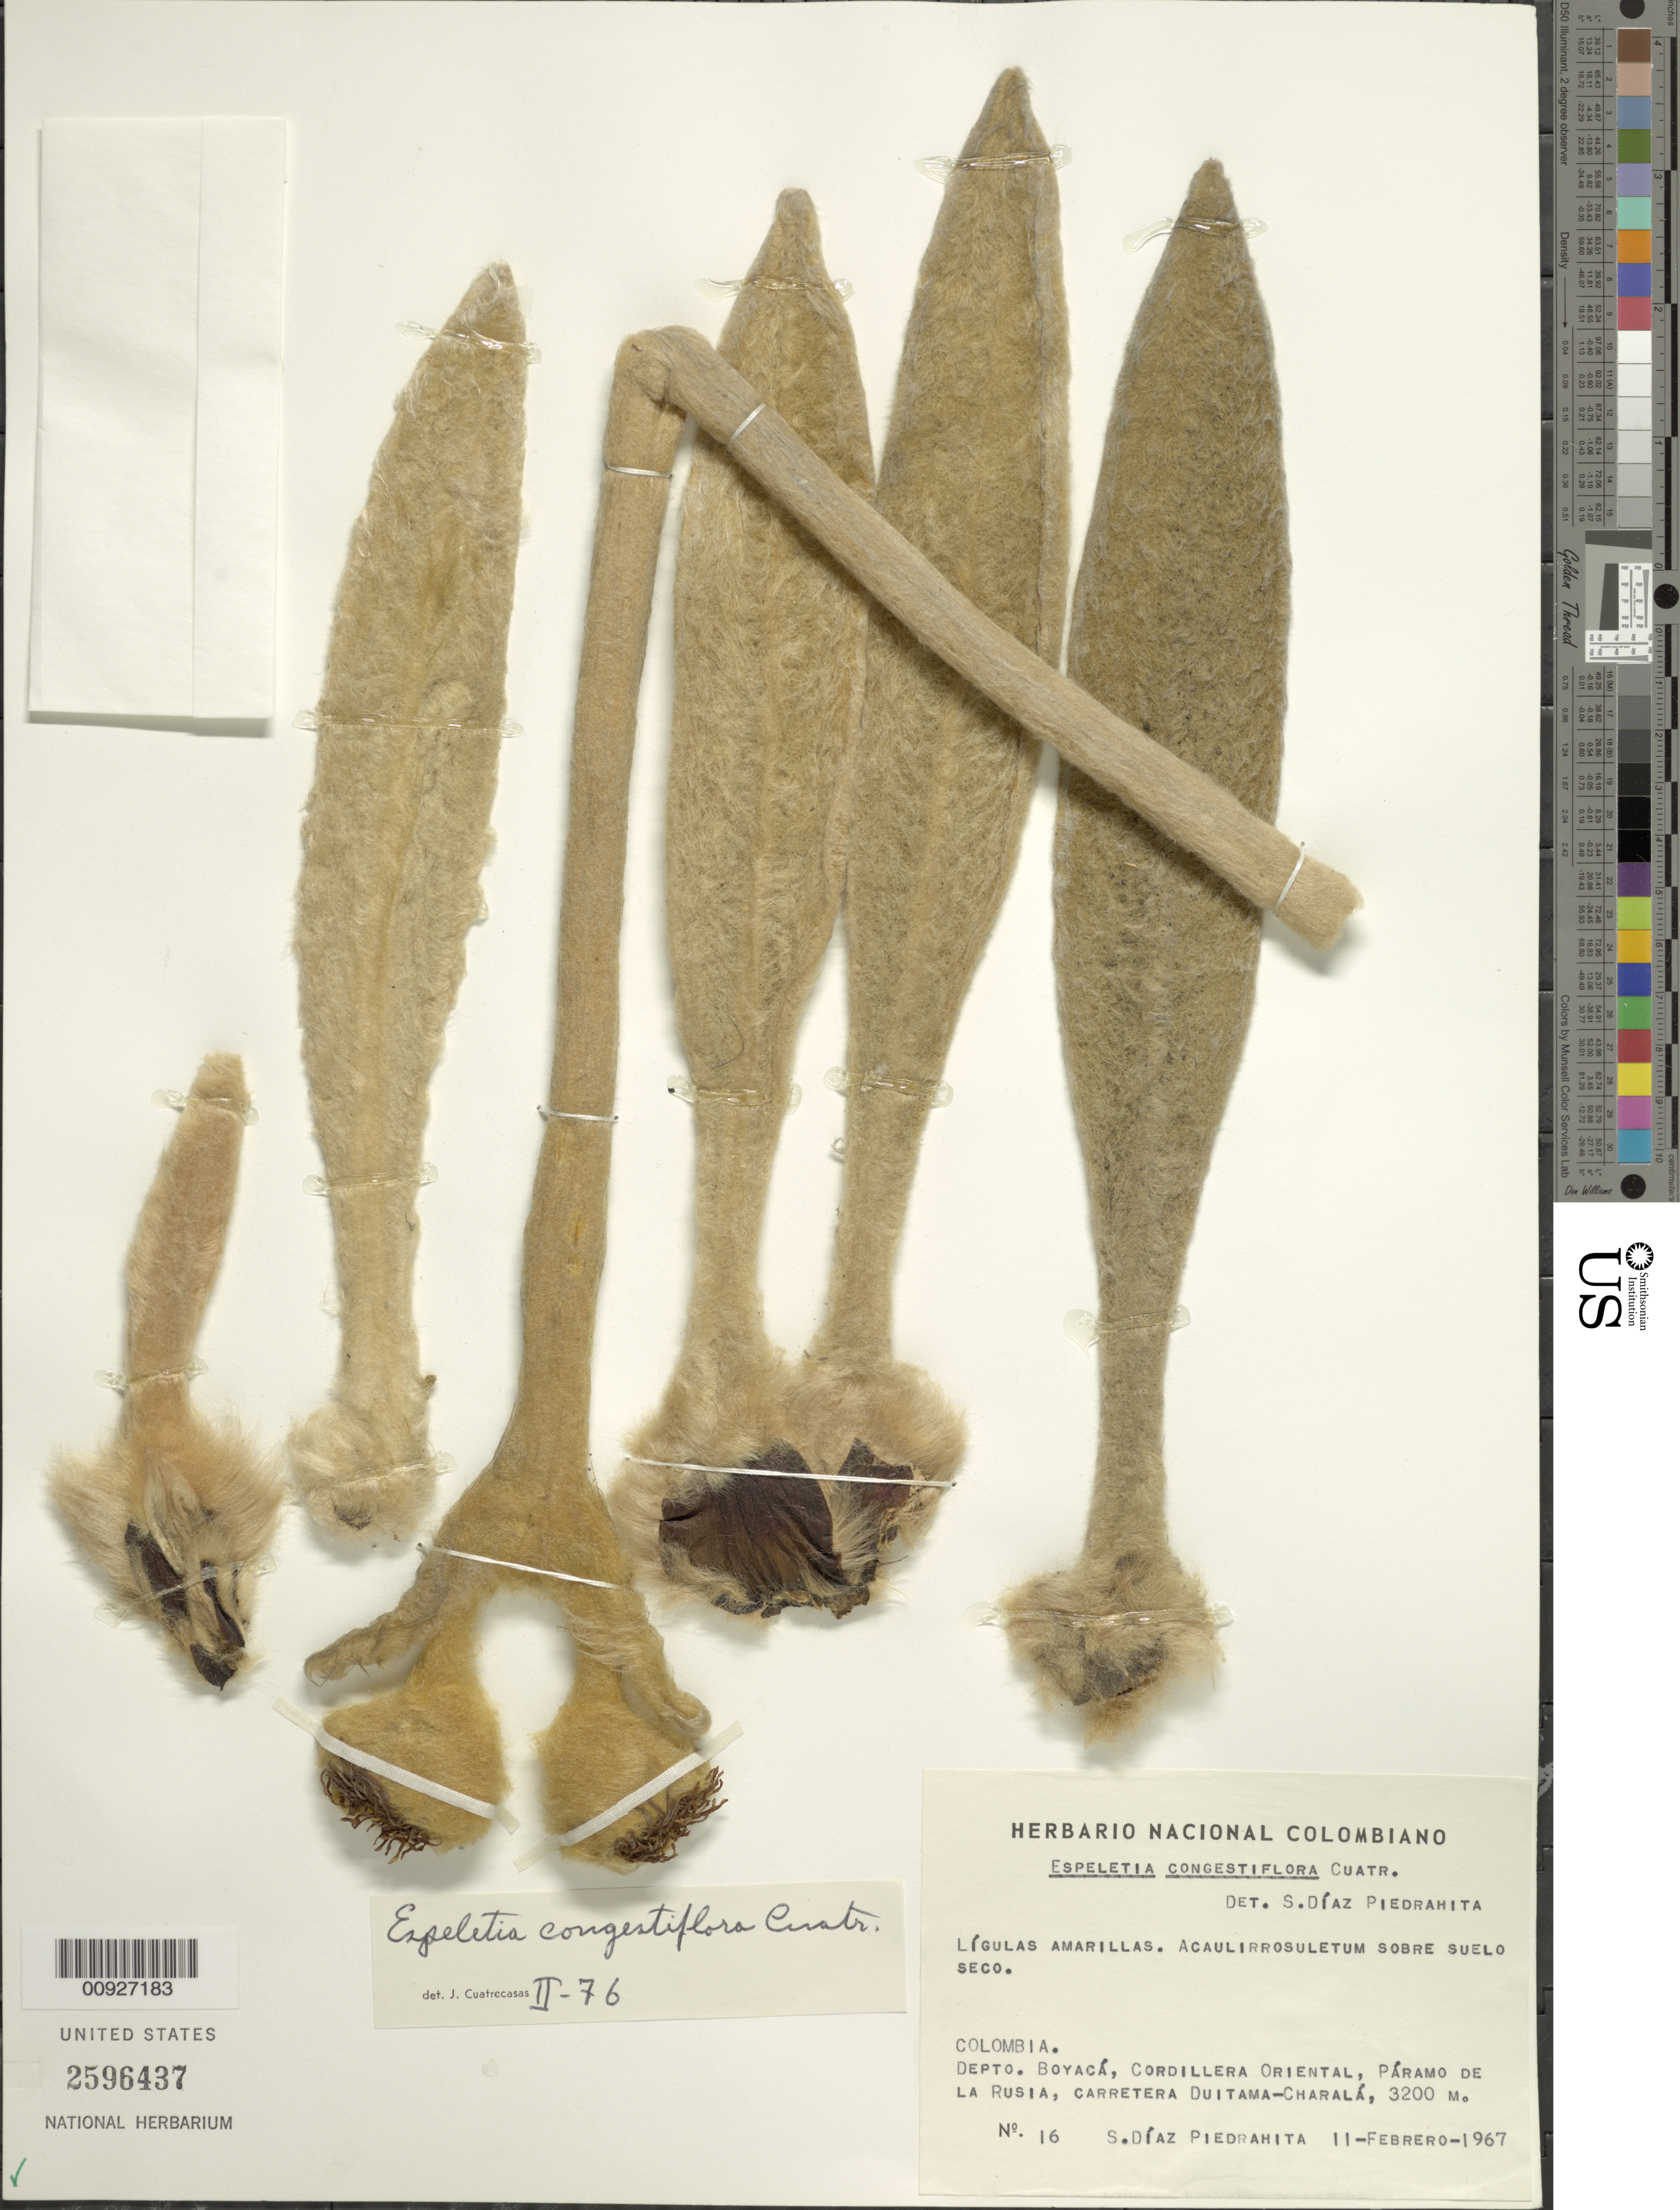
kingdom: Plantae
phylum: Tracheophyta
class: Magnoliopsida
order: Asterales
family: Asteraceae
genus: Espeletia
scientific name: Espeletia congestiflora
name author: Cuatrec.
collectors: S. Díaz Píedrahíta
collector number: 16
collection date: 1967-02-11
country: Colombia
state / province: Boyacá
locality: P. de La Rusia. Cordillera Oriental, Páramo de la Rusia, carretera Duitama-Charala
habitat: Suelo seco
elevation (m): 3200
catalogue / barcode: US 2596437